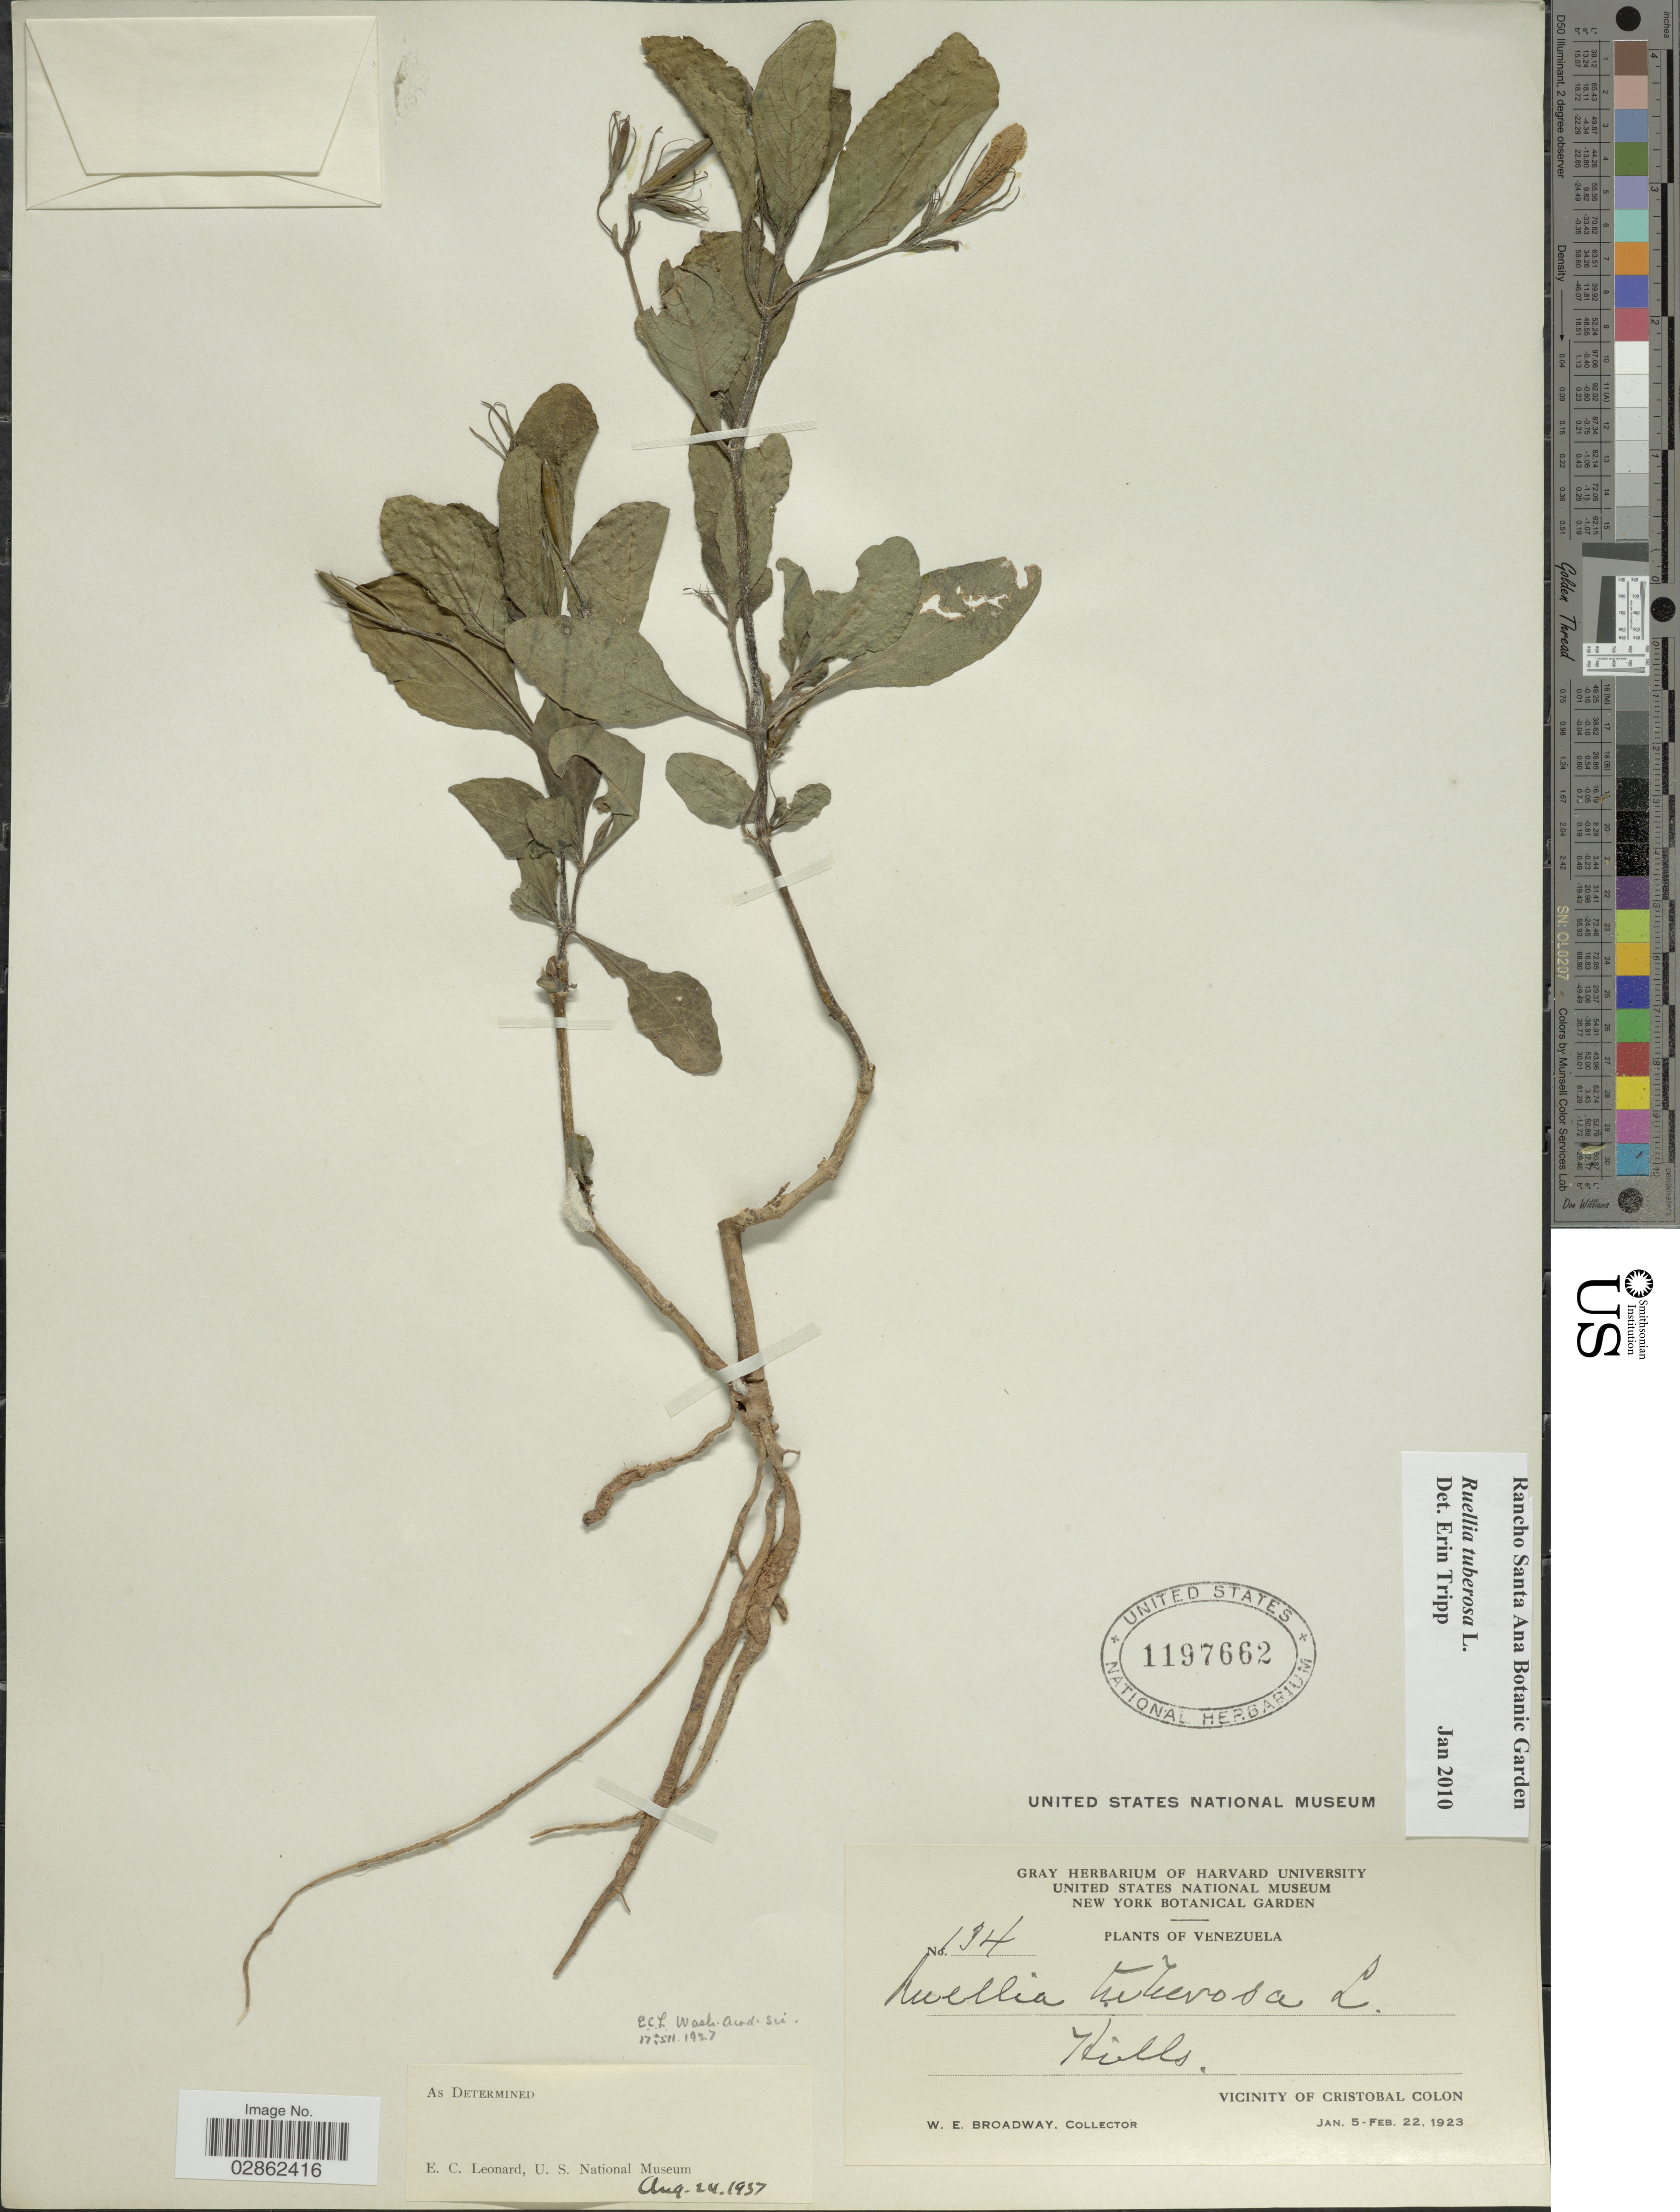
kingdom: Plantae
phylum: Tracheophyta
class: Magnoliopsida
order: Lamiales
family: Acanthaceae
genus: Ruellia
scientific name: Ruellia tuberosa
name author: L.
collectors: W. E. Broadway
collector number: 134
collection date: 1923-01-05/1923-02-22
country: Venezuela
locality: Vicinity of Cristobal Colon.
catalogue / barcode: US 1197662